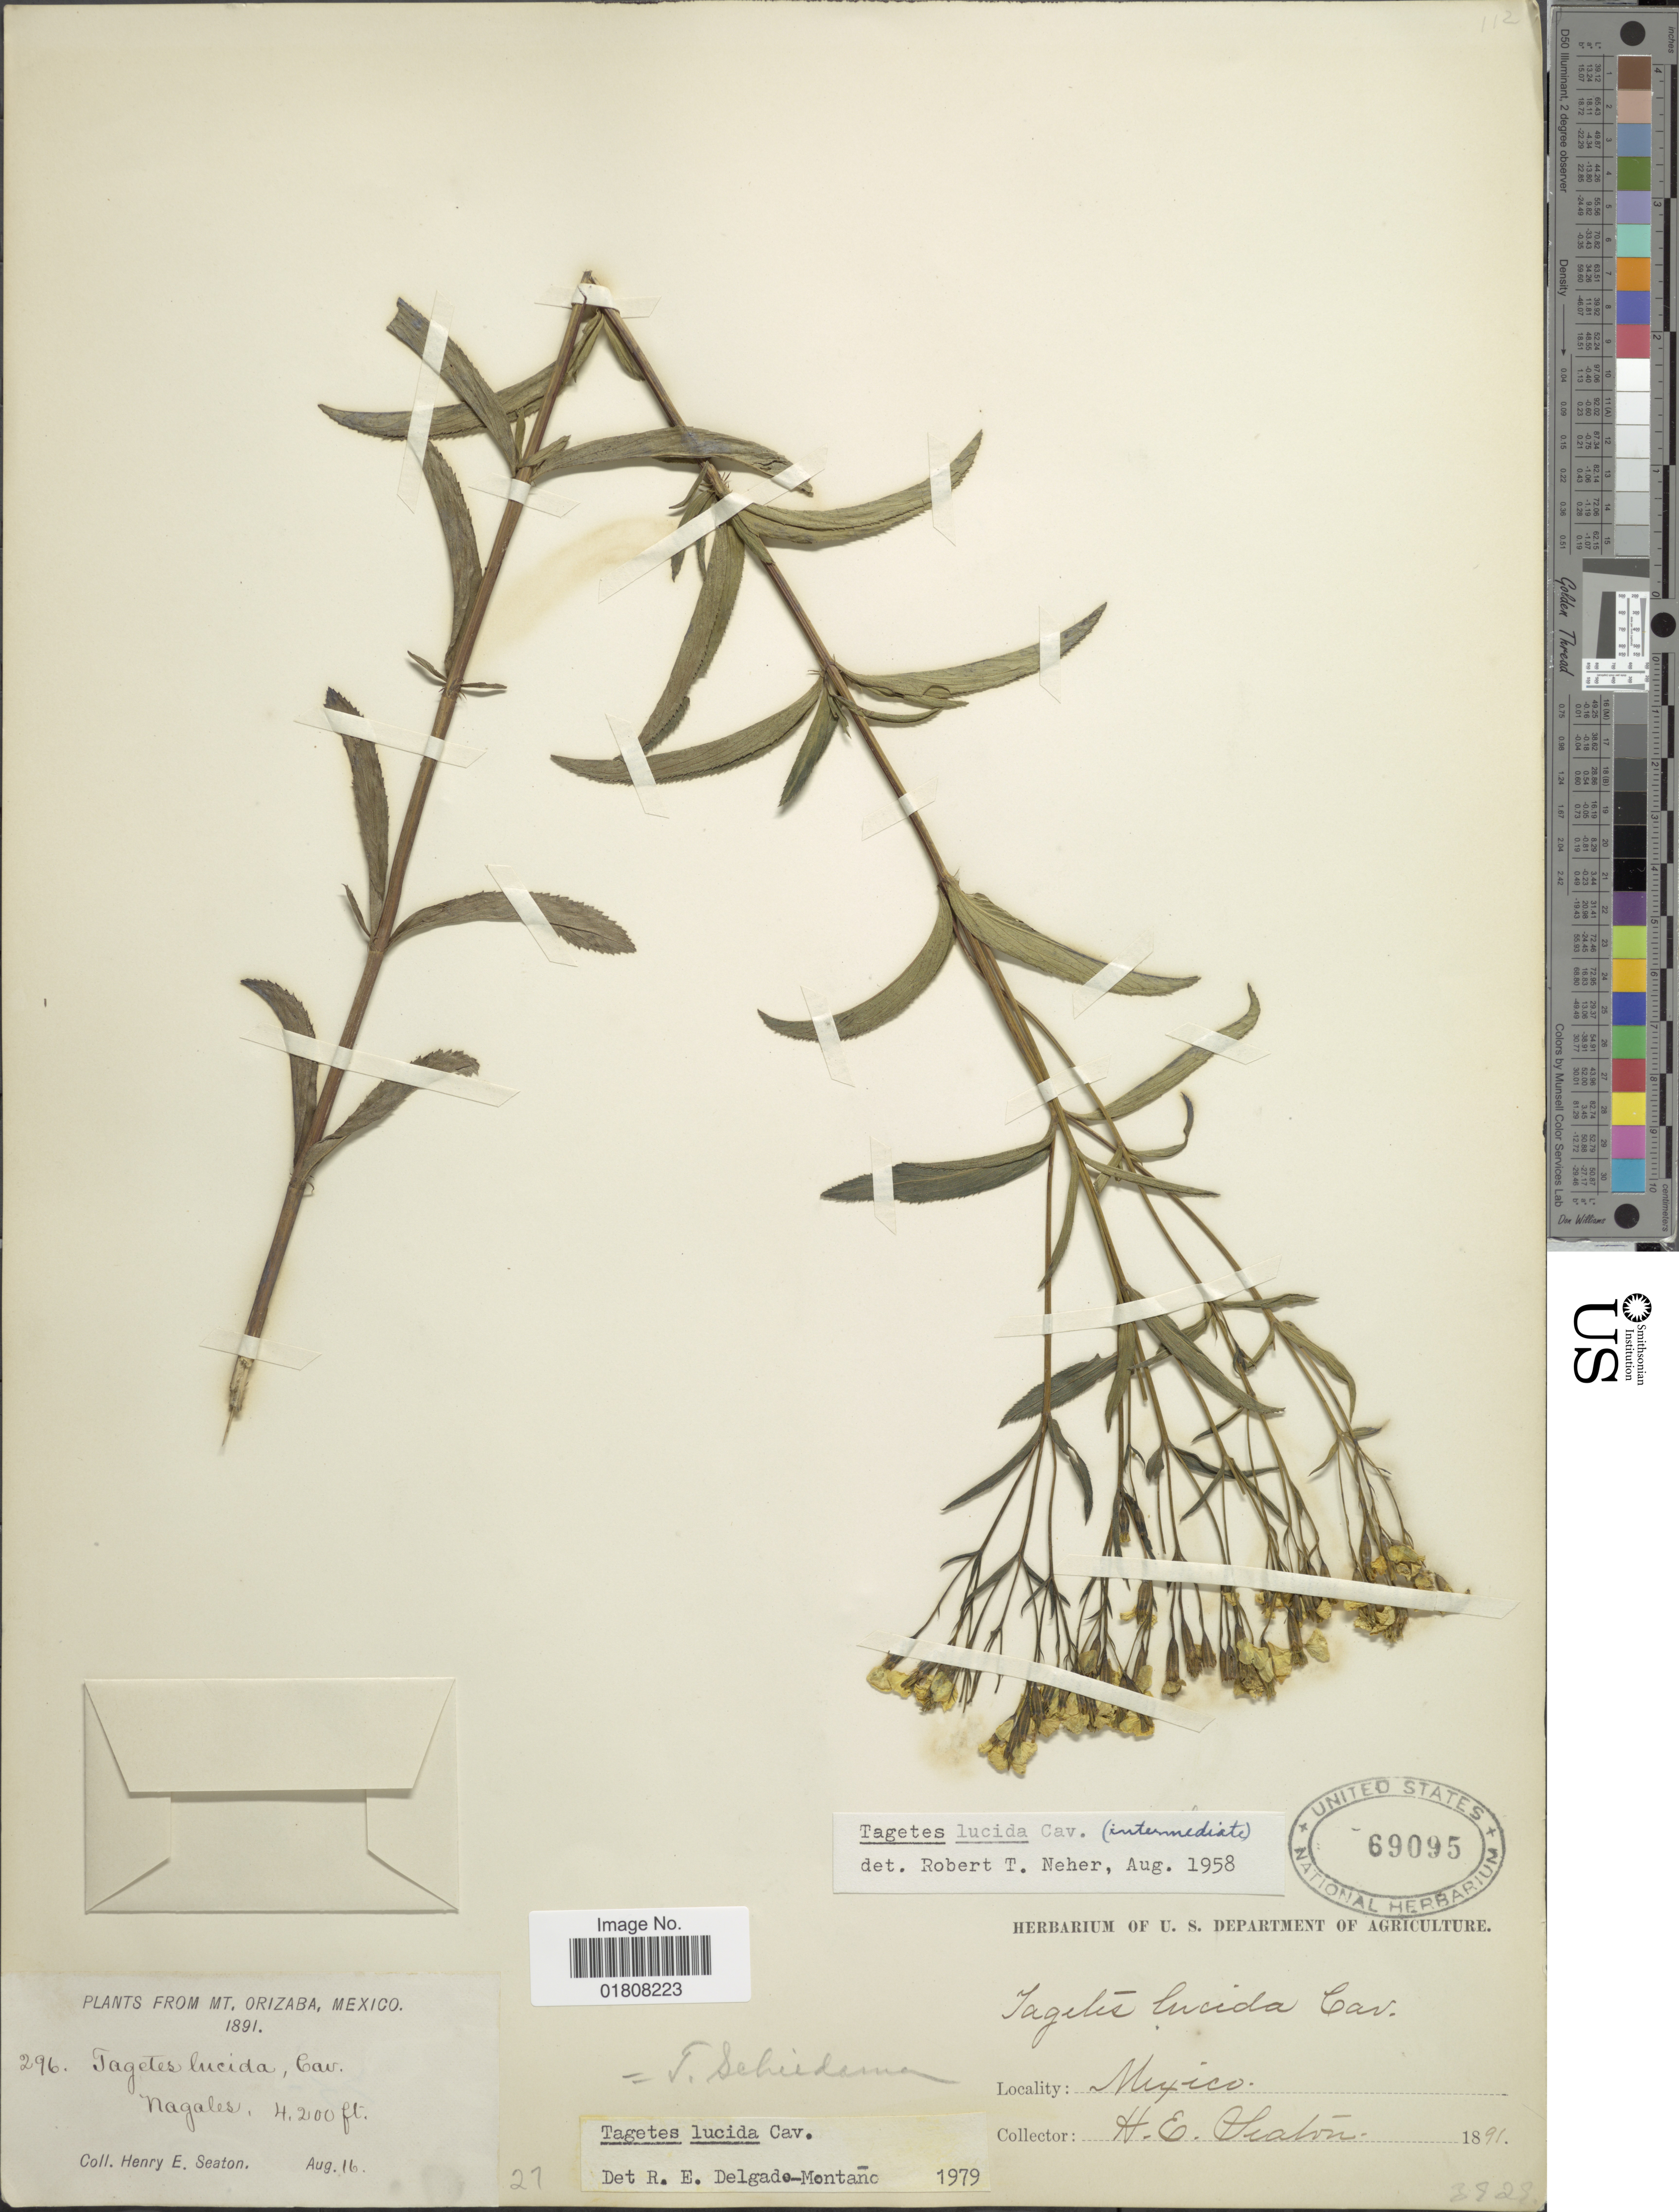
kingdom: Plantae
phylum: Tracheophyta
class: Magnoliopsida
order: Asterales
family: Asteraceae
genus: Tagetes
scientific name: Tagetes lucida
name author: Cav.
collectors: H. E. Seaton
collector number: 296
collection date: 1891-08-16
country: Mexico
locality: Mt. Orizaba, Nagales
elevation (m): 1280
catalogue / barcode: US 69095